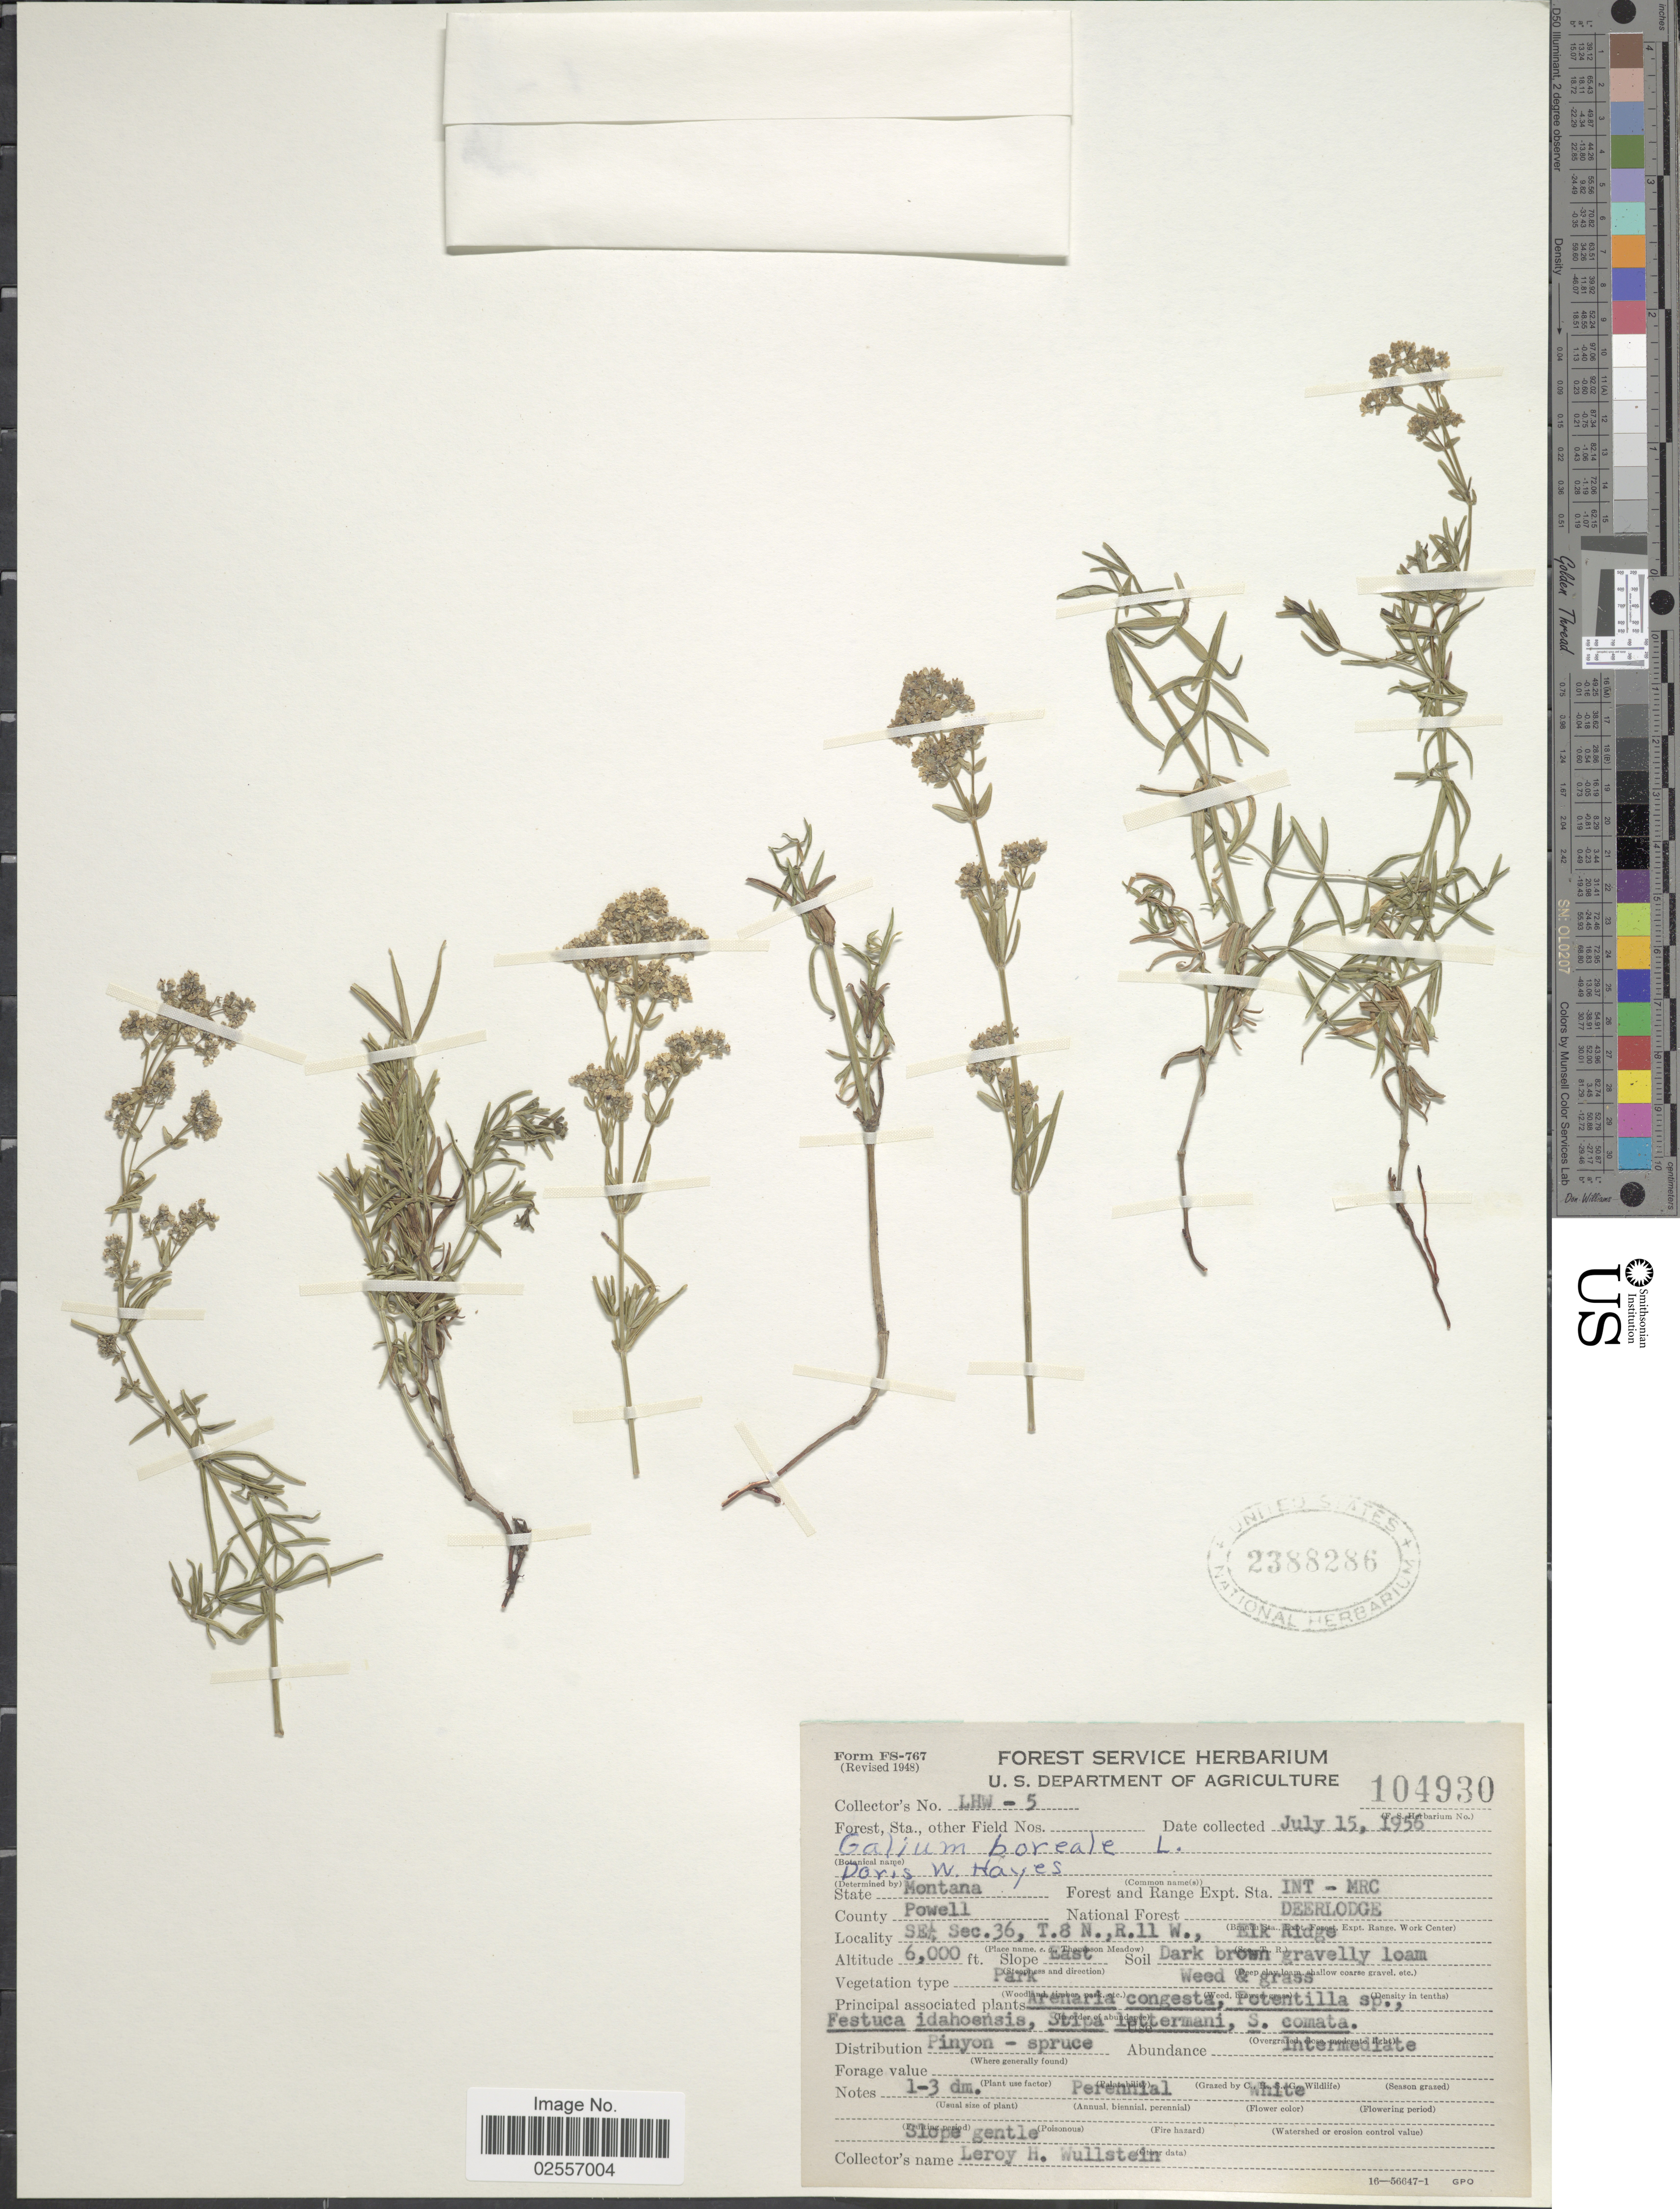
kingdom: Plantae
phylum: Tracheophyta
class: Magnoliopsida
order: Gentianales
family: Rubiaceae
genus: Galium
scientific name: Galium boreale L.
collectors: L. Wullstein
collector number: LHW-5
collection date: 1956-07-15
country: United States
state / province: Montana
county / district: Powell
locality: Deerlodge, SE1/4, Sec36, T8N, R11W, Elk Ridge.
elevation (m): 1829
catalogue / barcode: US 2388286